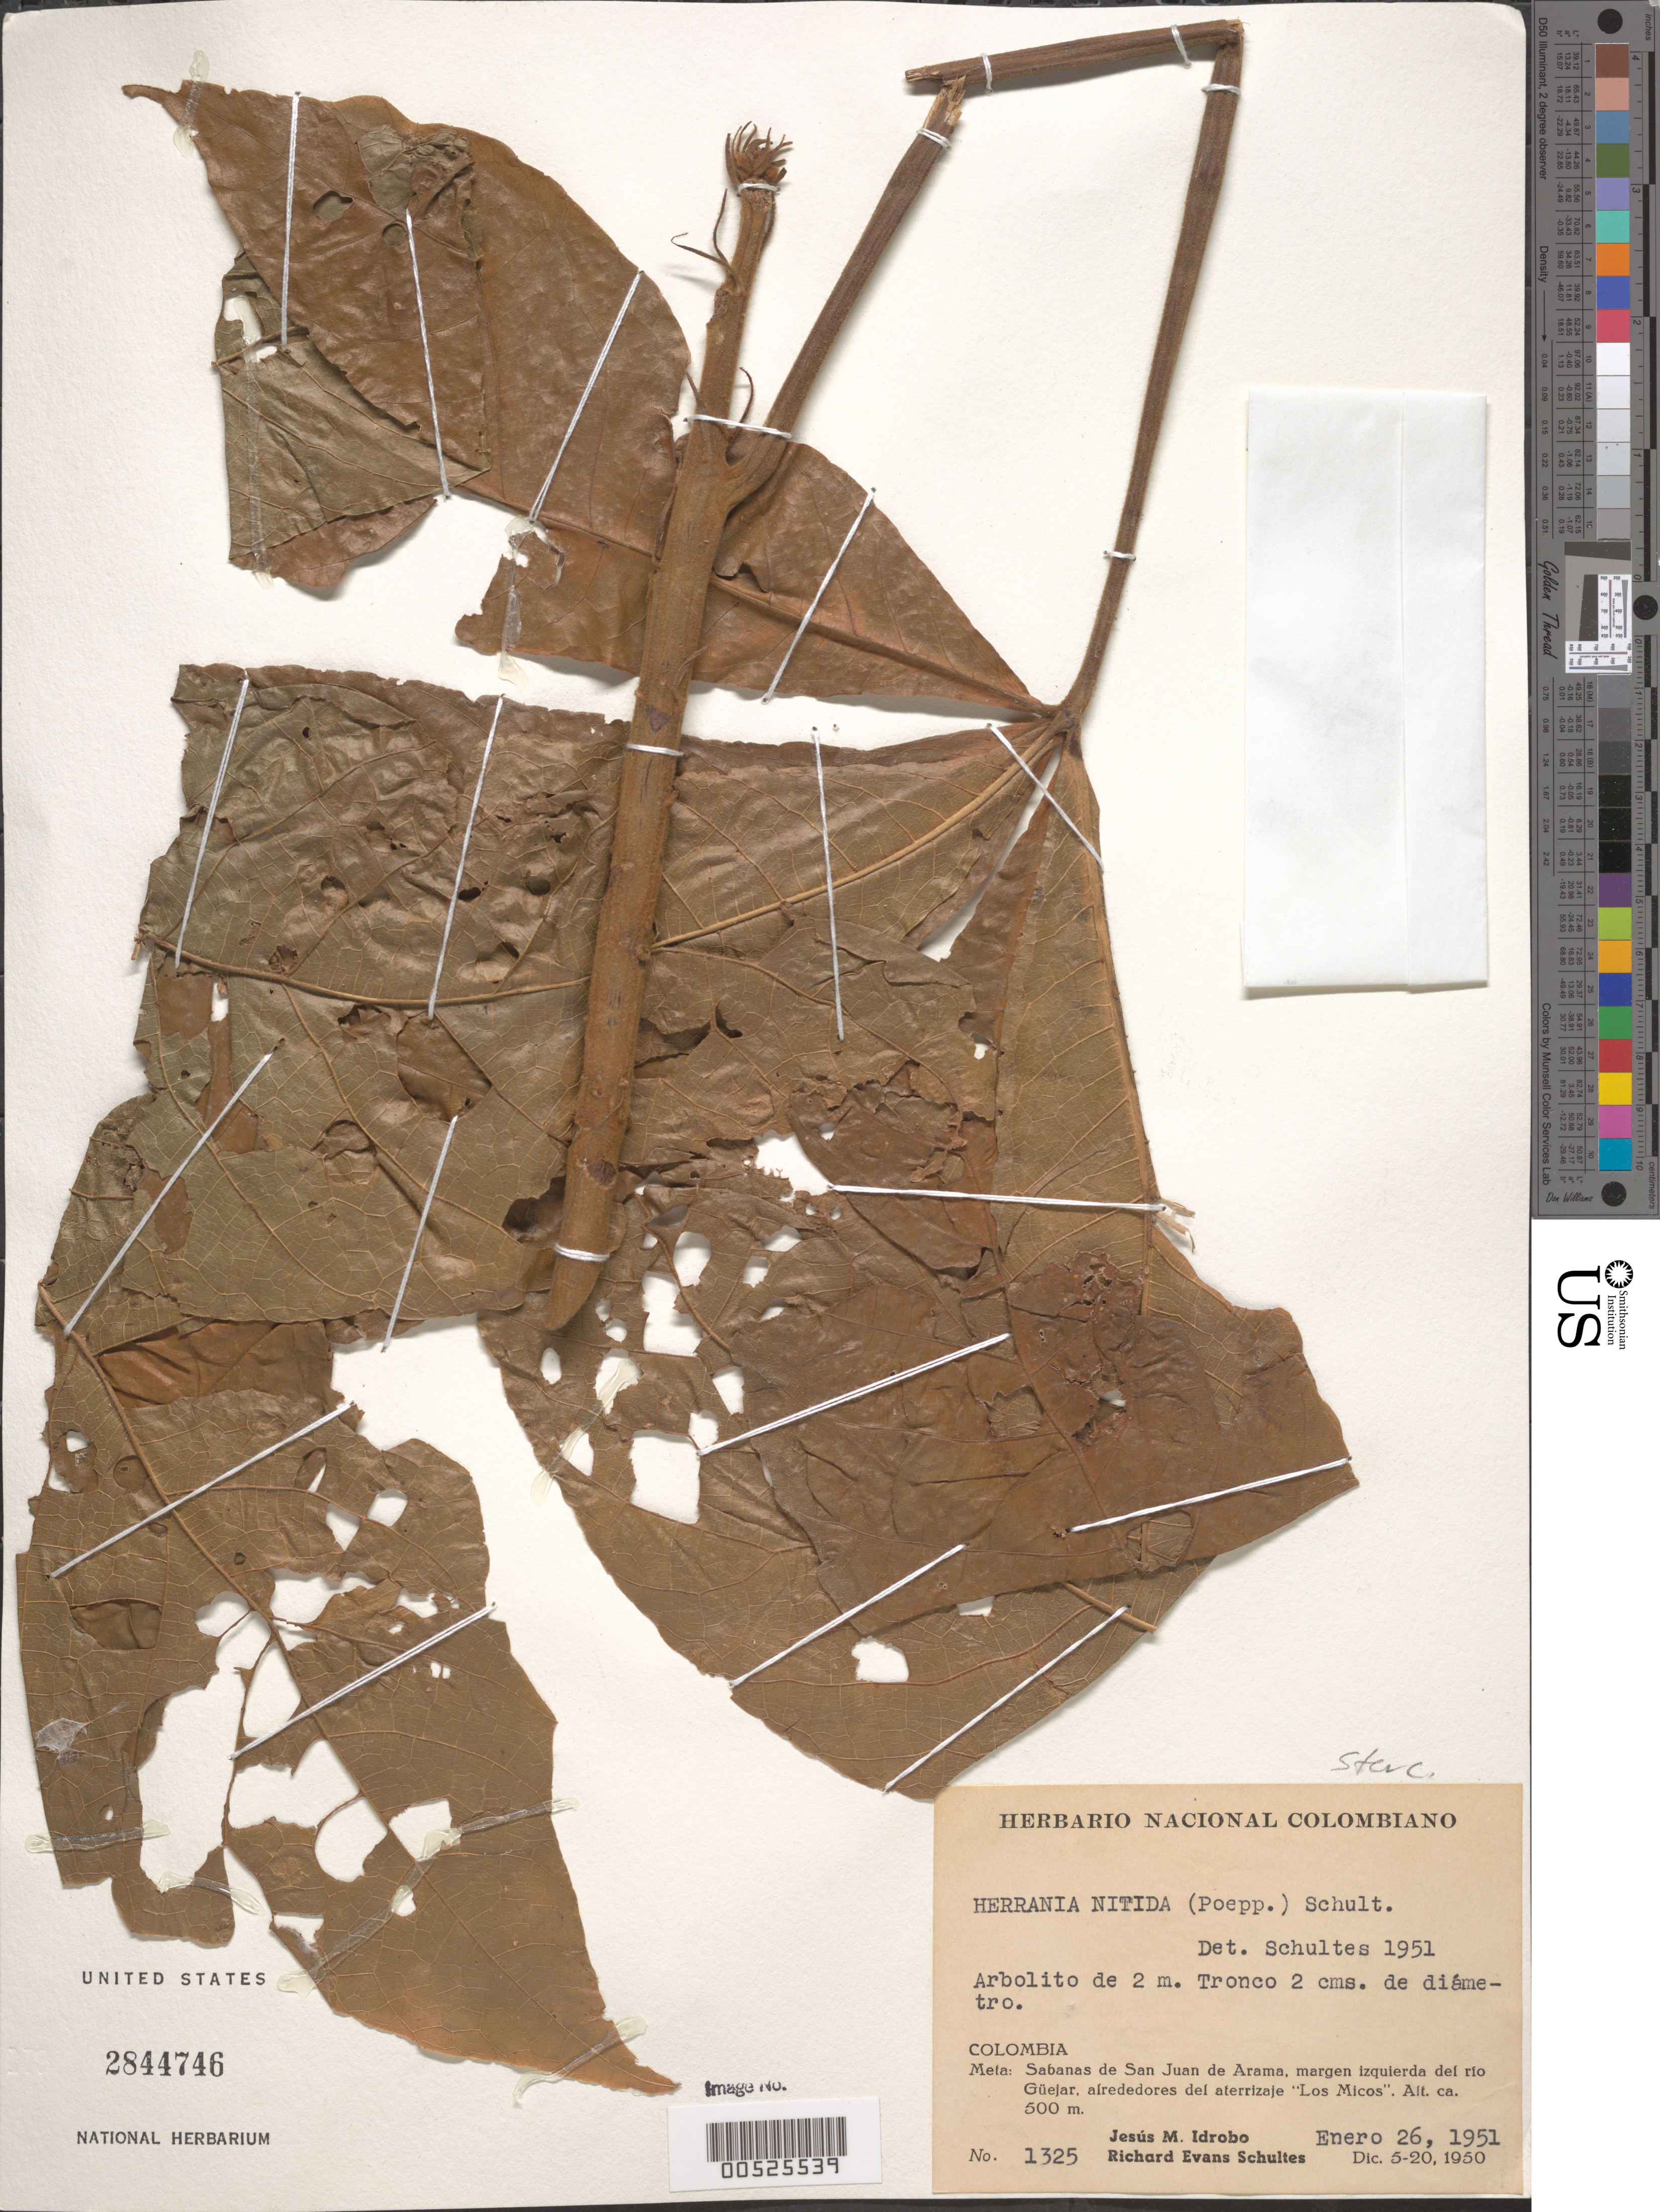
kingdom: Plantae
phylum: Tracheophyta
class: Magnoliopsida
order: Malvales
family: Malvaceae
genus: Herrania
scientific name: Herrania nitida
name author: (Poepp.) R.E. Schult.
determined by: Schultes, R. E.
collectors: J. M. Idrobo & R. E. Schultes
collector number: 1325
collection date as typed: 26 Jan 1951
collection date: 1951-01-26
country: Colombia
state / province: Meta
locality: Sabanas de San Juan de Arama, Margen Izquierda del Río Güejar, Alrededores del Aterrizaje "Los Micos"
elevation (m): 500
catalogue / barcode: US 2844746